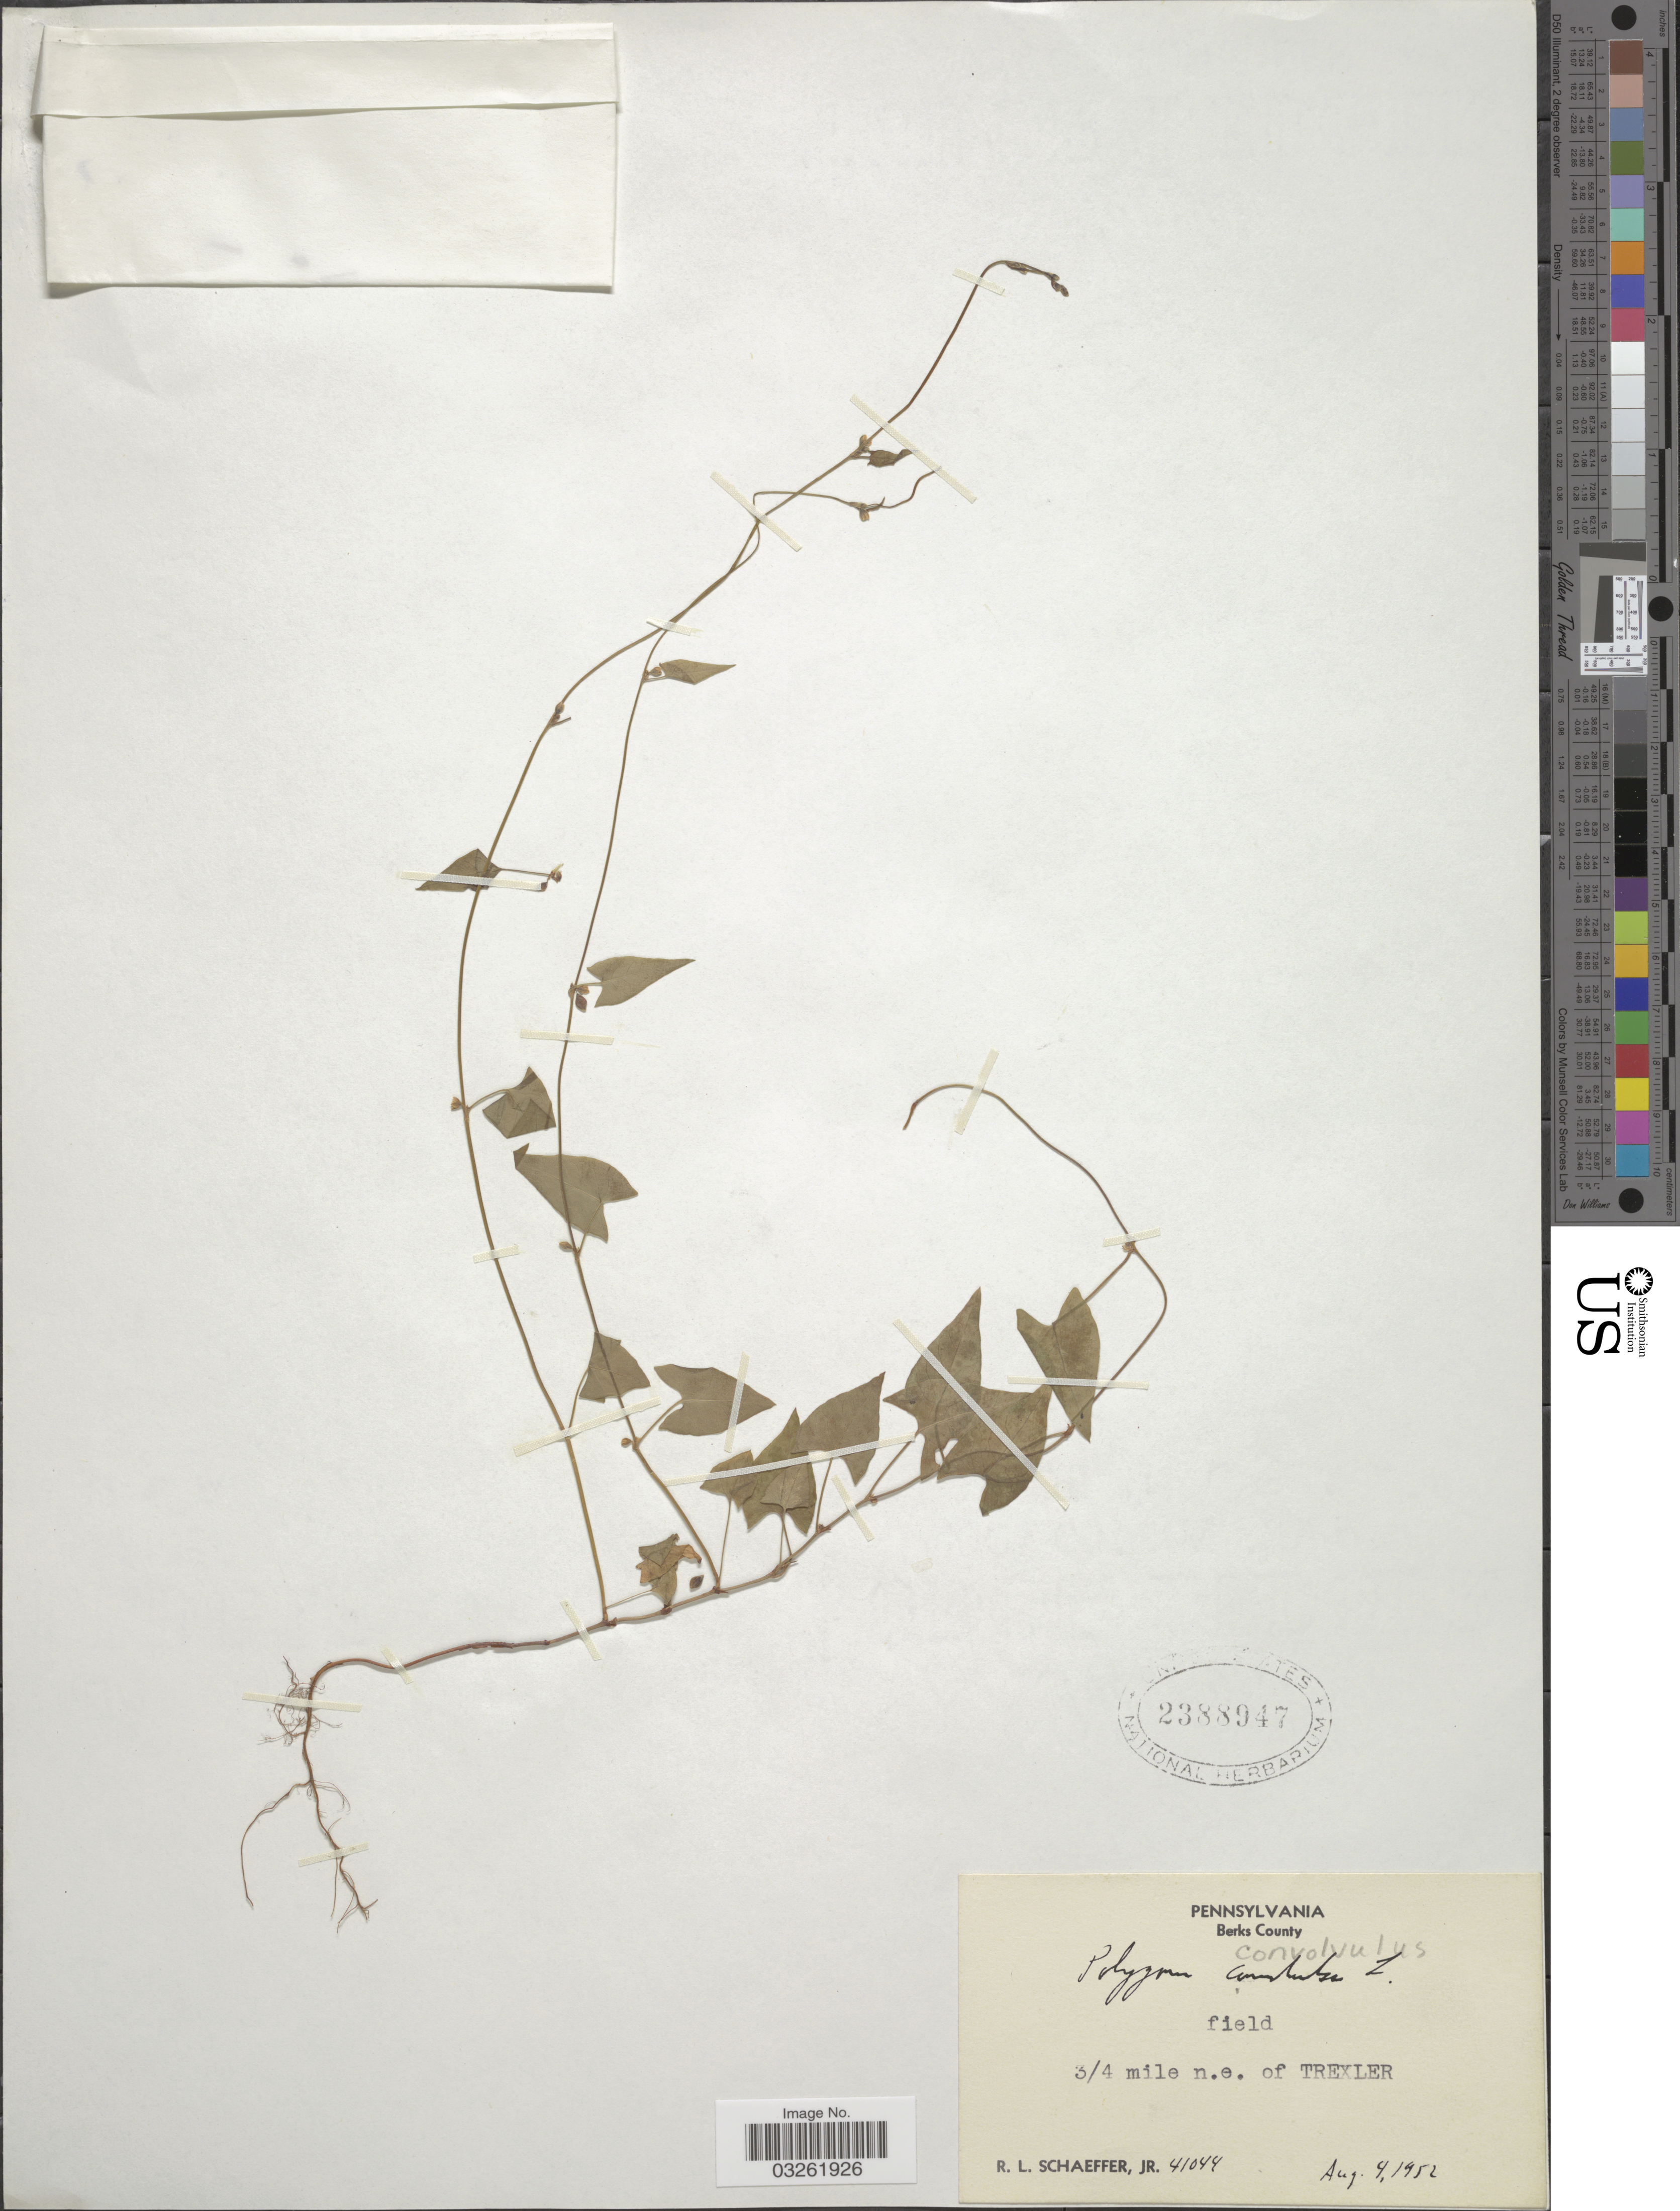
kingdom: Plantae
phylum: Tracheophyta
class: Magnoliopsida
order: Caryophyllales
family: Polygonaceae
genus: Fallopia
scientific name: Fallopia convolvulus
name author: (L.) Á. Löve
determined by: Strong, M. T., (US), Smithsonian Institution - National Museum of Natural History (UNITED STATES)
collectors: R. L. Schaeffer Jr.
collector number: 41044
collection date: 1952-08-09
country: United States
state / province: Pennsylvania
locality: Berks County. 3/4 mile n.e. of Trexler.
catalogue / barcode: US 2388947